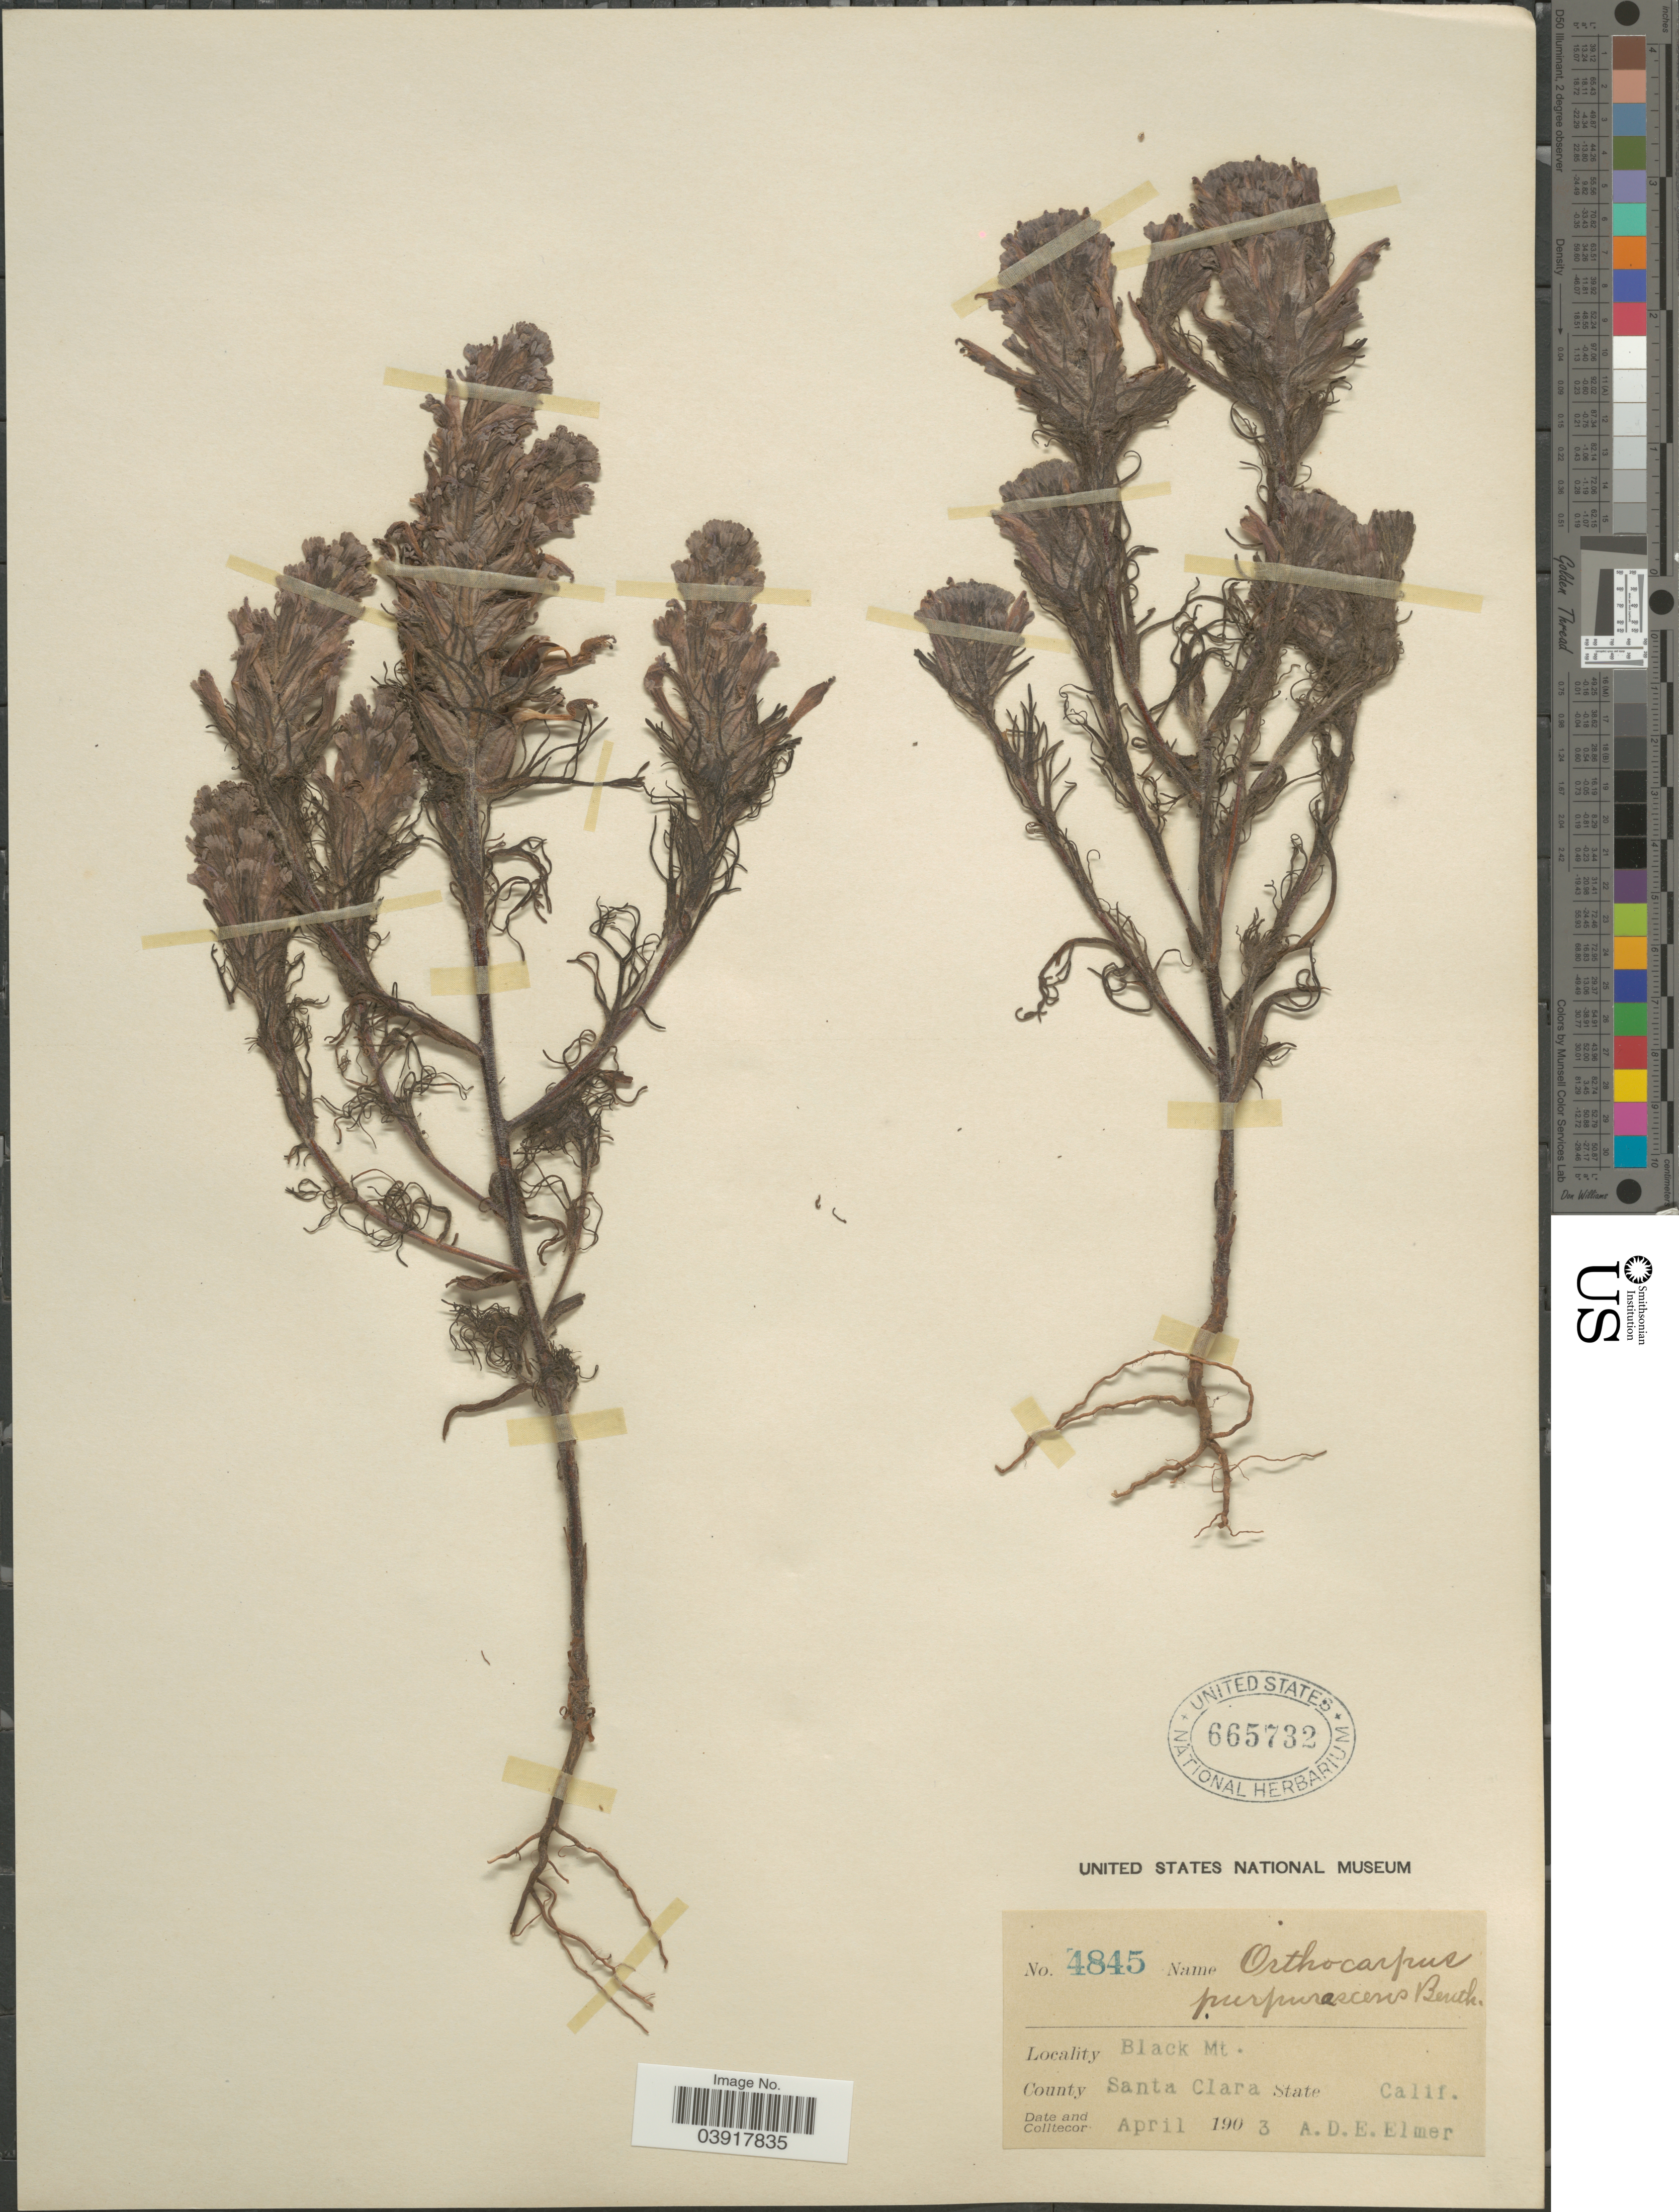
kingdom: Plantae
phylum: Tracheophyta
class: Magnoliopsida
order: Lamiales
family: Orobanchaceae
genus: Orthocarpus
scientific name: Orthocarpus purpurascens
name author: Benth.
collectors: A. D. E. Elmer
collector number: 4845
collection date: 1903-04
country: United States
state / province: California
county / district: Santa Clara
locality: Black Mt. County Santa Clara.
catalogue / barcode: US 665732